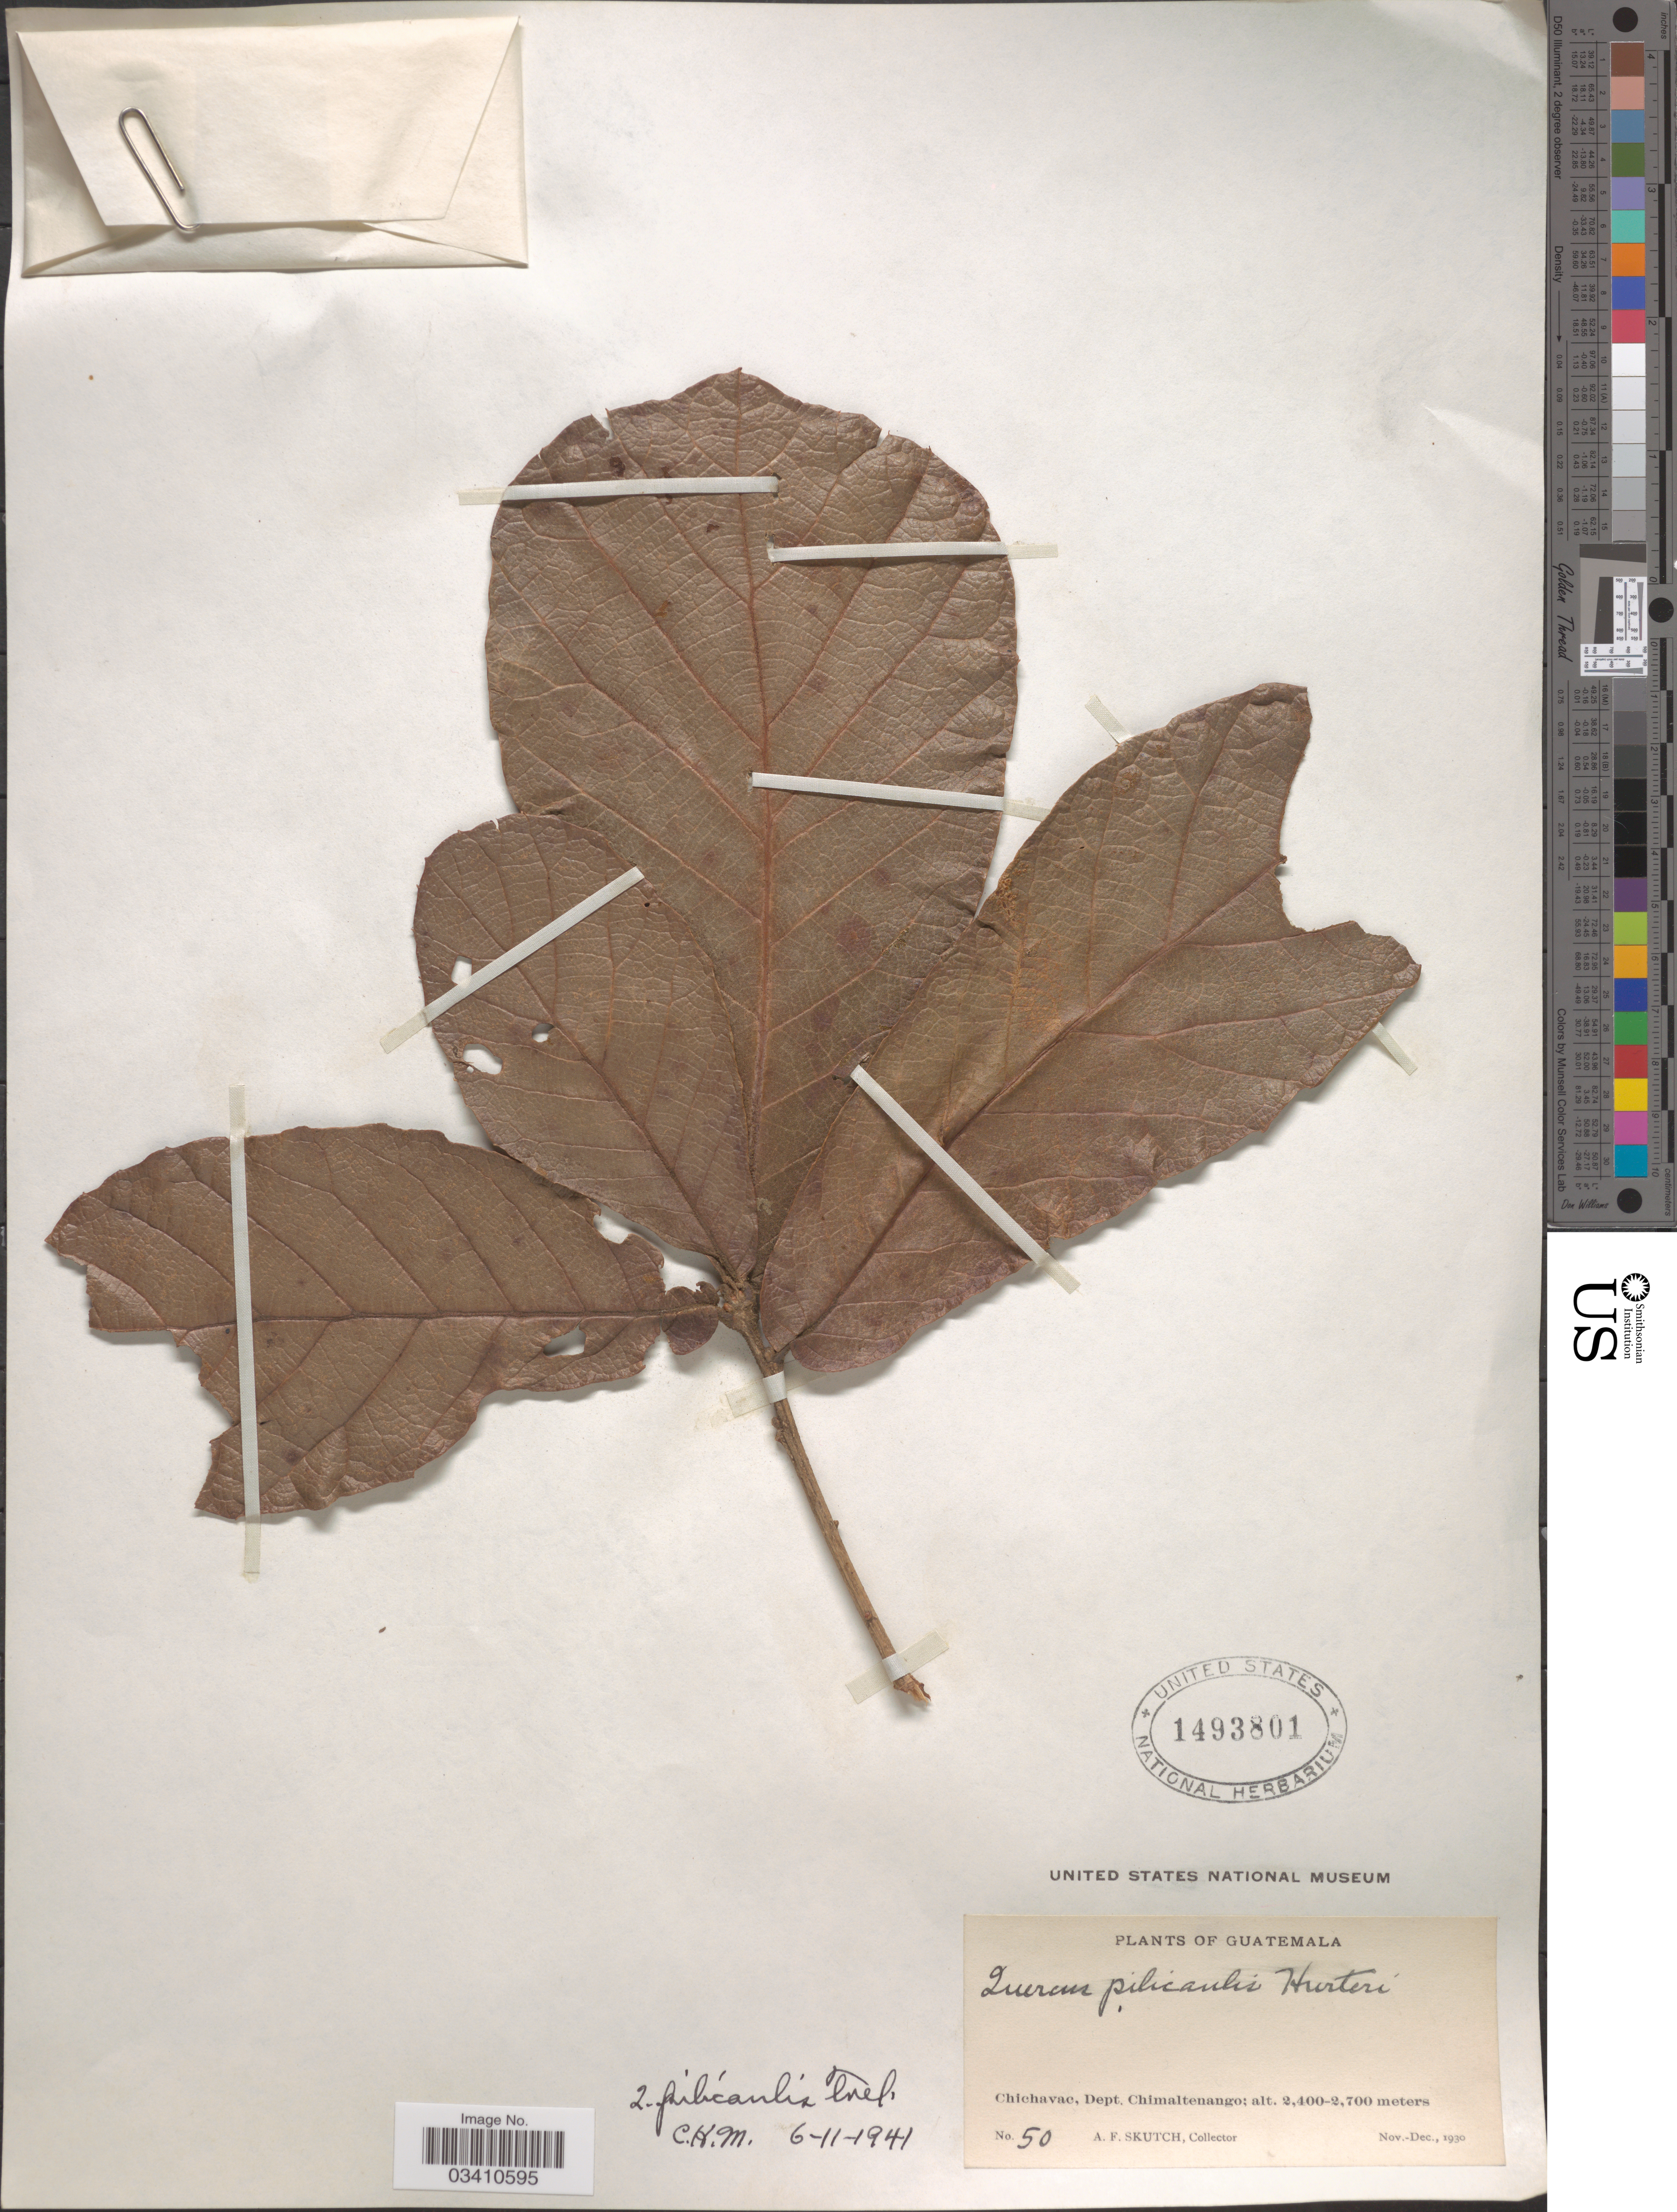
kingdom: Plantae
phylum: Tracheophyta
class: Magnoliopsida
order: Fagales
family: Fagaceae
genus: Quercus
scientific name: Quercus pilicaulis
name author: Trel.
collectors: A. F. Skutch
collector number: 50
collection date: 1930-11/1930-12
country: Guatemala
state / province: Chimaltenango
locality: Chichavac, Dept. Chimaltenango.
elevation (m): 2400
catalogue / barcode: US 1493801